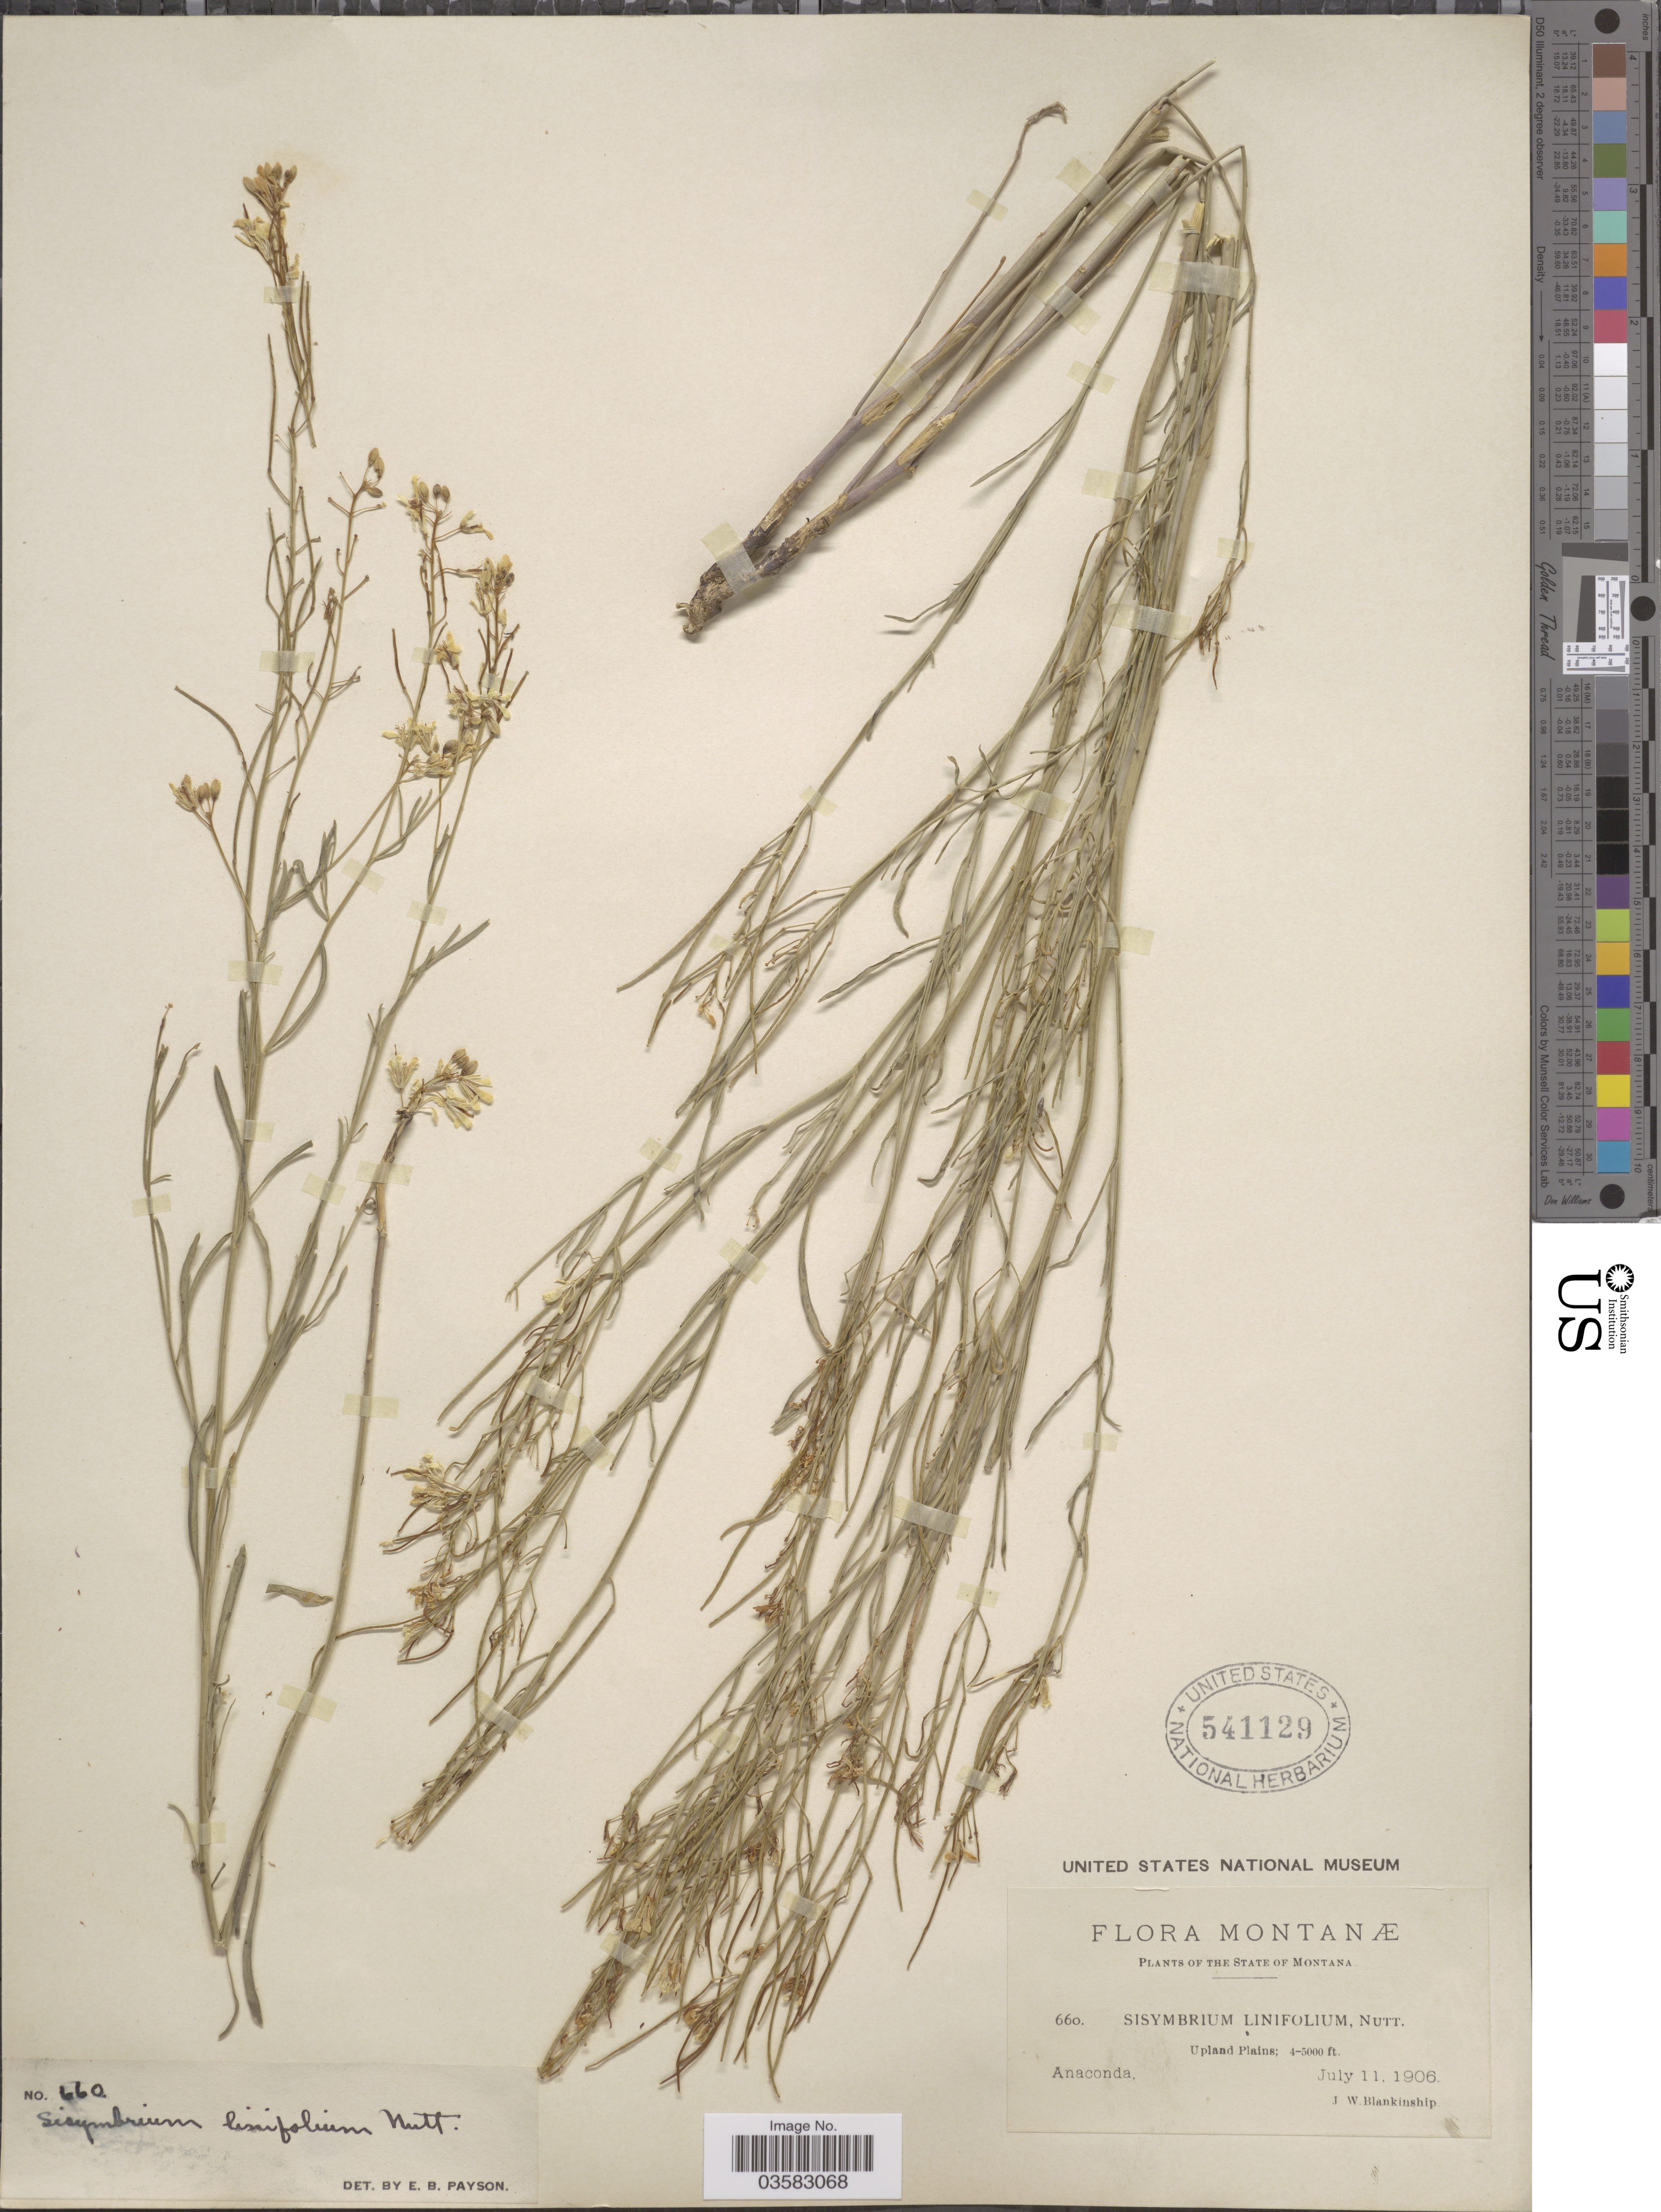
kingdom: Plantae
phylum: Tracheophyta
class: Magnoliopsida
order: Brassicales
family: Brassicaceae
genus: Sisymbrium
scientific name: Sisymbrium linifolium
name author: (Nutt.) Nutt. ex Torr. & A. Gray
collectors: J. W. Blankinship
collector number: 660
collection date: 1906-07-11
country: United States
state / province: Montana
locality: Upland Plains. Anaconda.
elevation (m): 1219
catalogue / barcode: US 541129